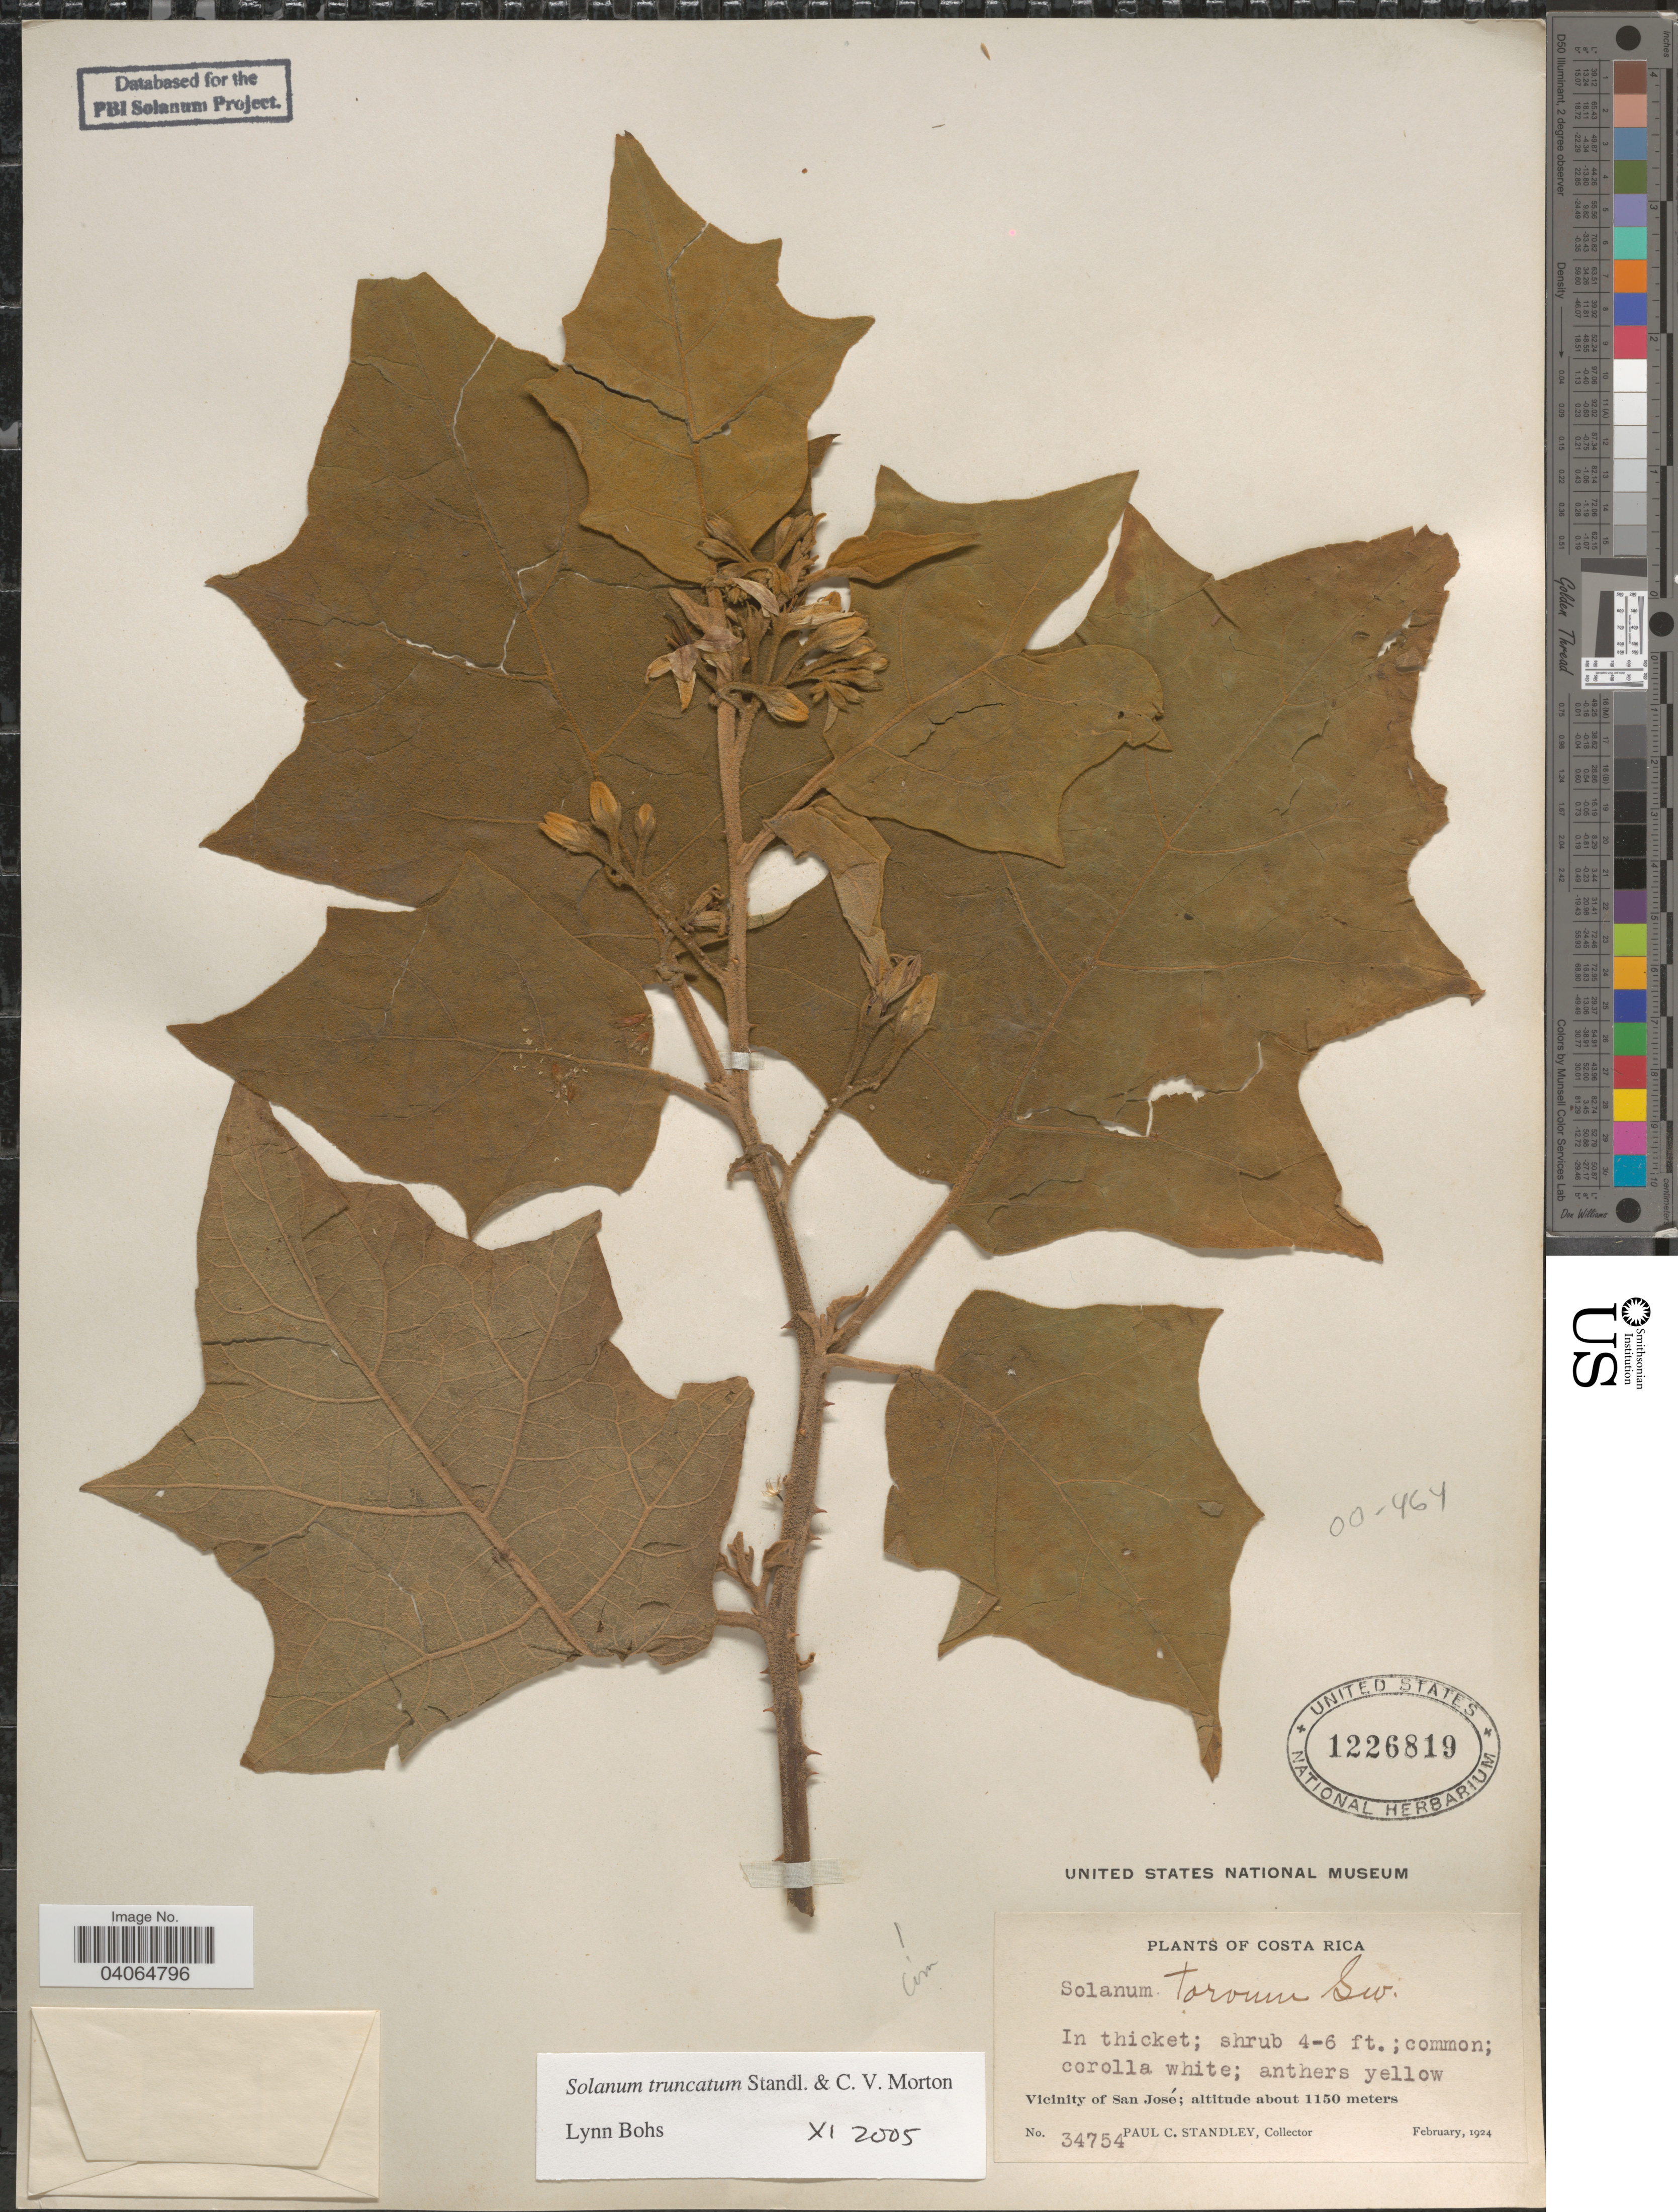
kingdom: Plantae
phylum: Tracheophyta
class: Magnoliopsida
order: Solanales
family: Solanaceae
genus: Solanum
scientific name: Solanum truncatum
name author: Standl. & C.V. Morton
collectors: P. C. Standley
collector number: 34754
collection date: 1924-02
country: Costa Rica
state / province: San José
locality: Vicinity of San José.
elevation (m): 1150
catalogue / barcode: US 1226819